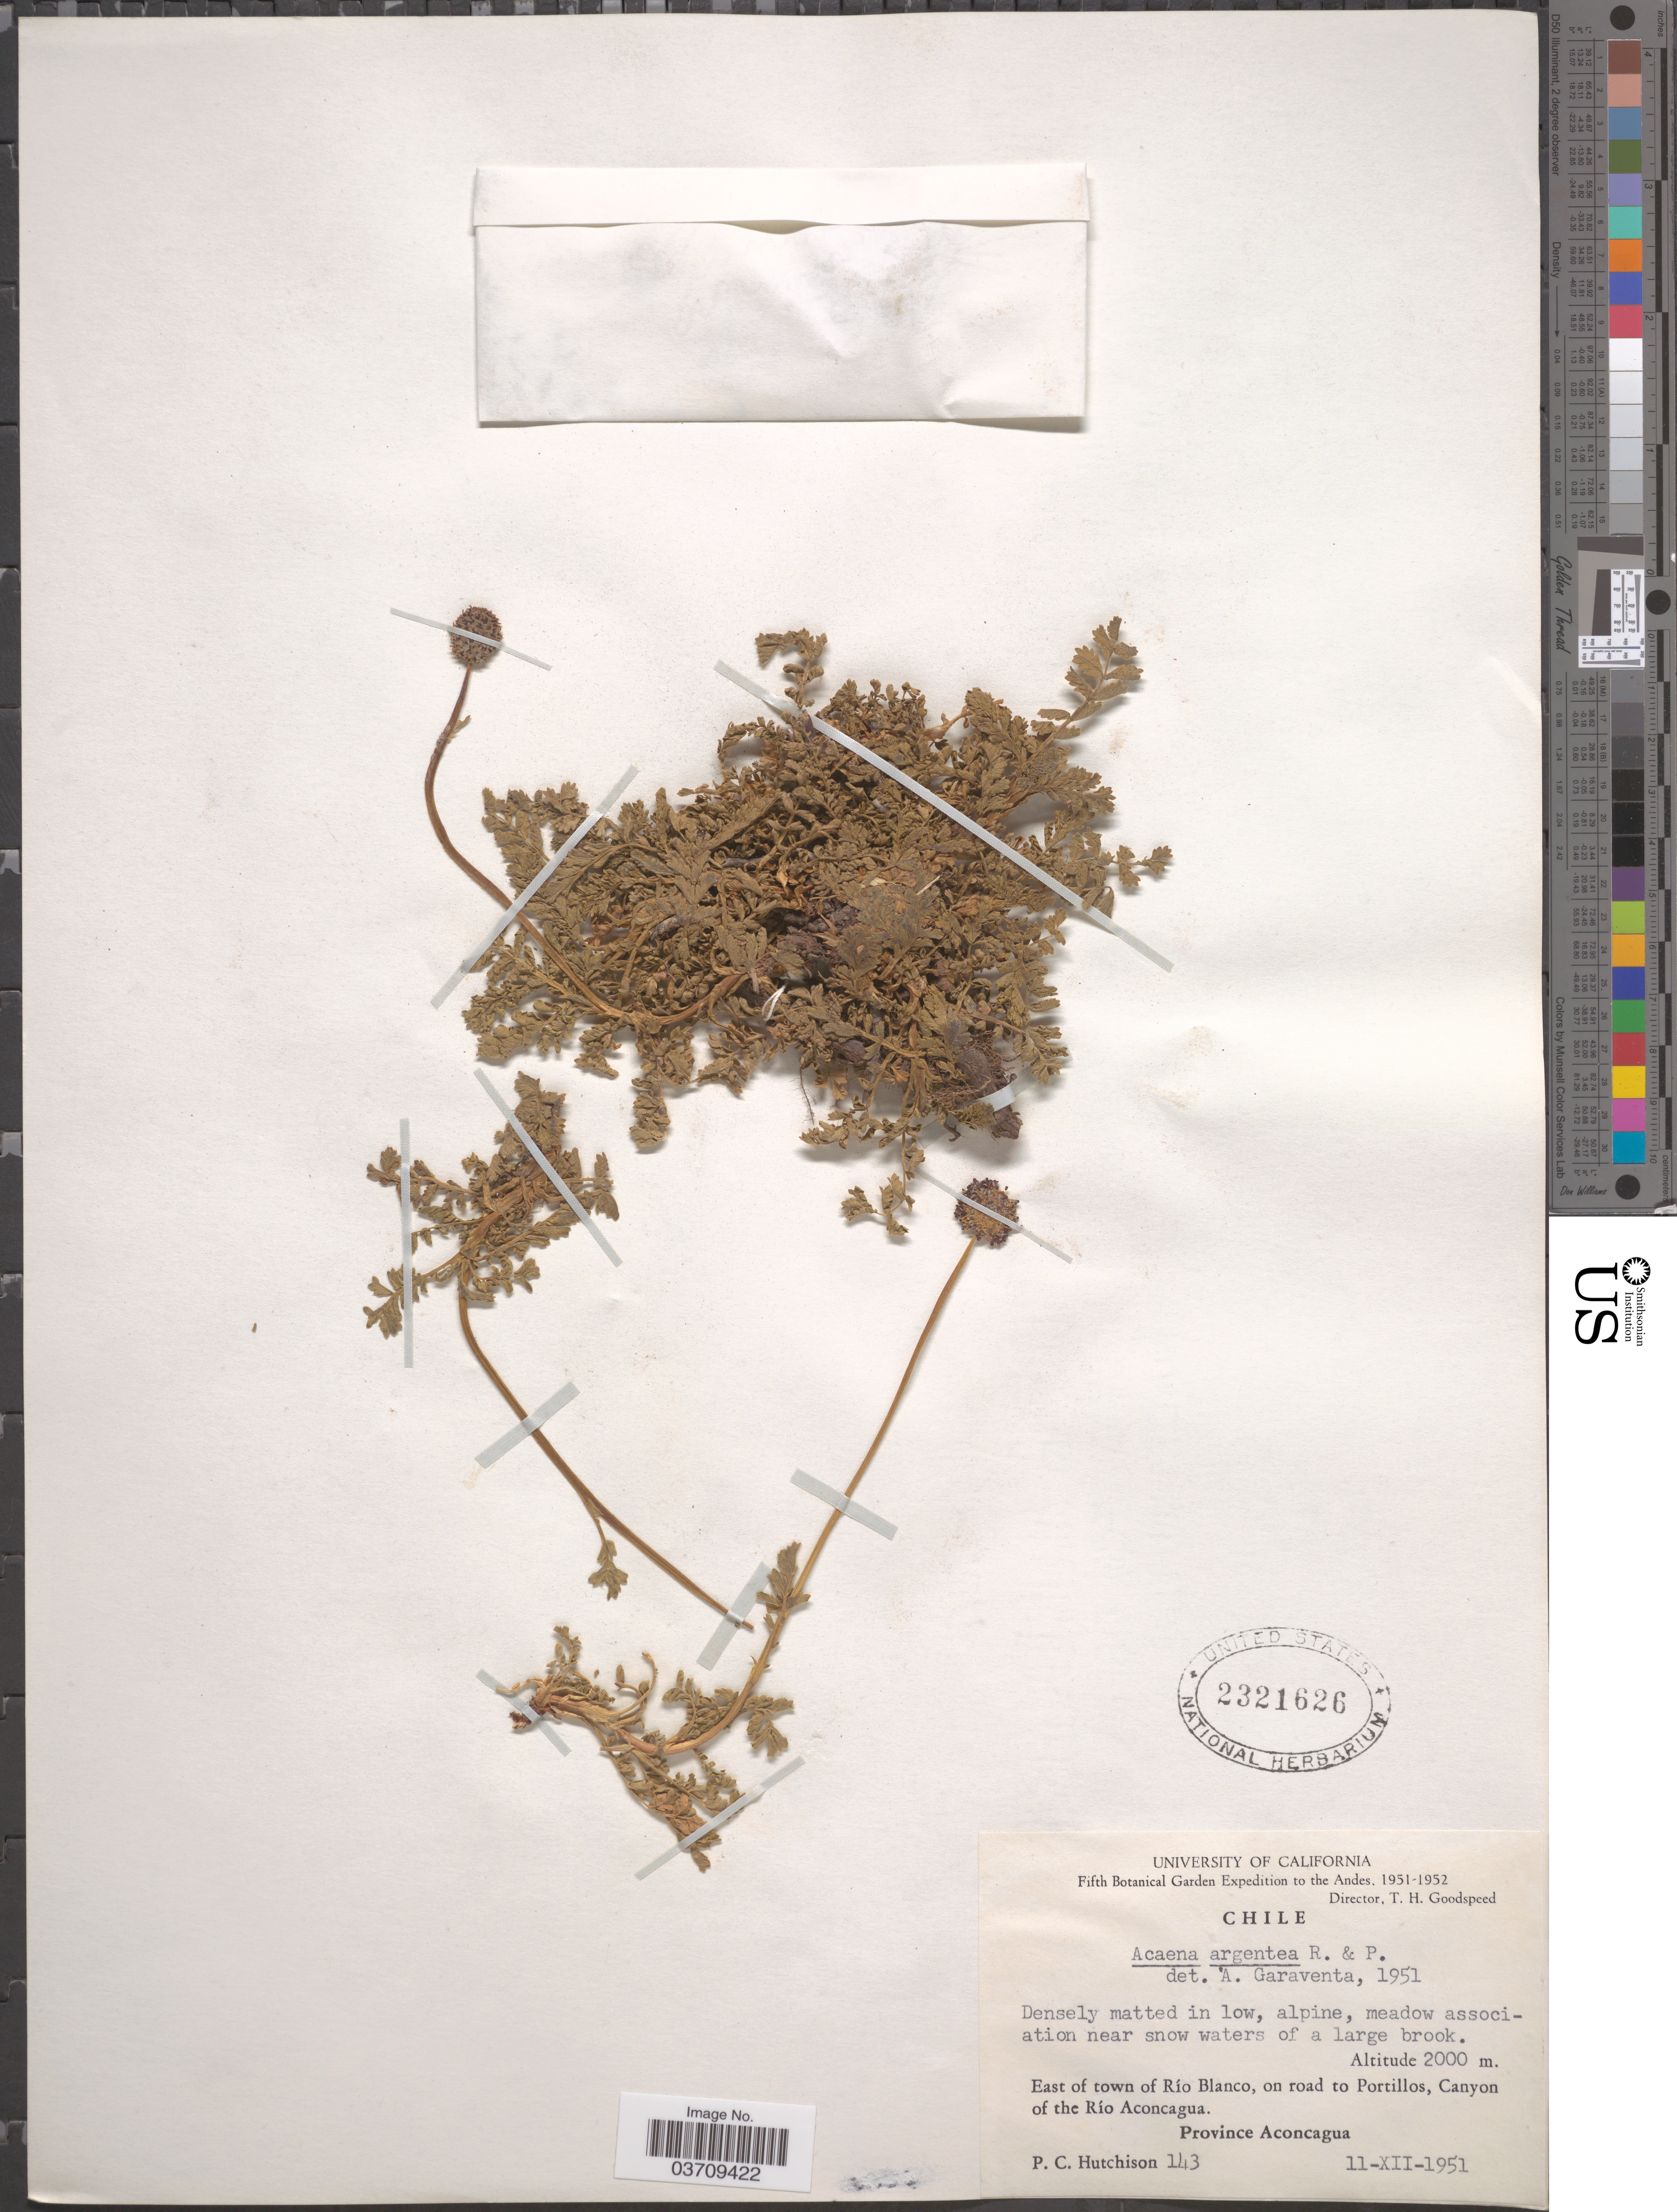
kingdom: Plantae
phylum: Tracheophyta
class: Magnoliopsida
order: Rosales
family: Rosaceae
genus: Acaena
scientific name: Acaena cylindristachya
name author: Ruiz & Pav.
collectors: P. C. Hutchison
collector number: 143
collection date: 1951-12-11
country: Chile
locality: Andes. East of town of Río Blanco, on road to Portillos, Canyon of the Río Aconcagua. Province Aconcagua.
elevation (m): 2000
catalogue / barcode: US 2321626